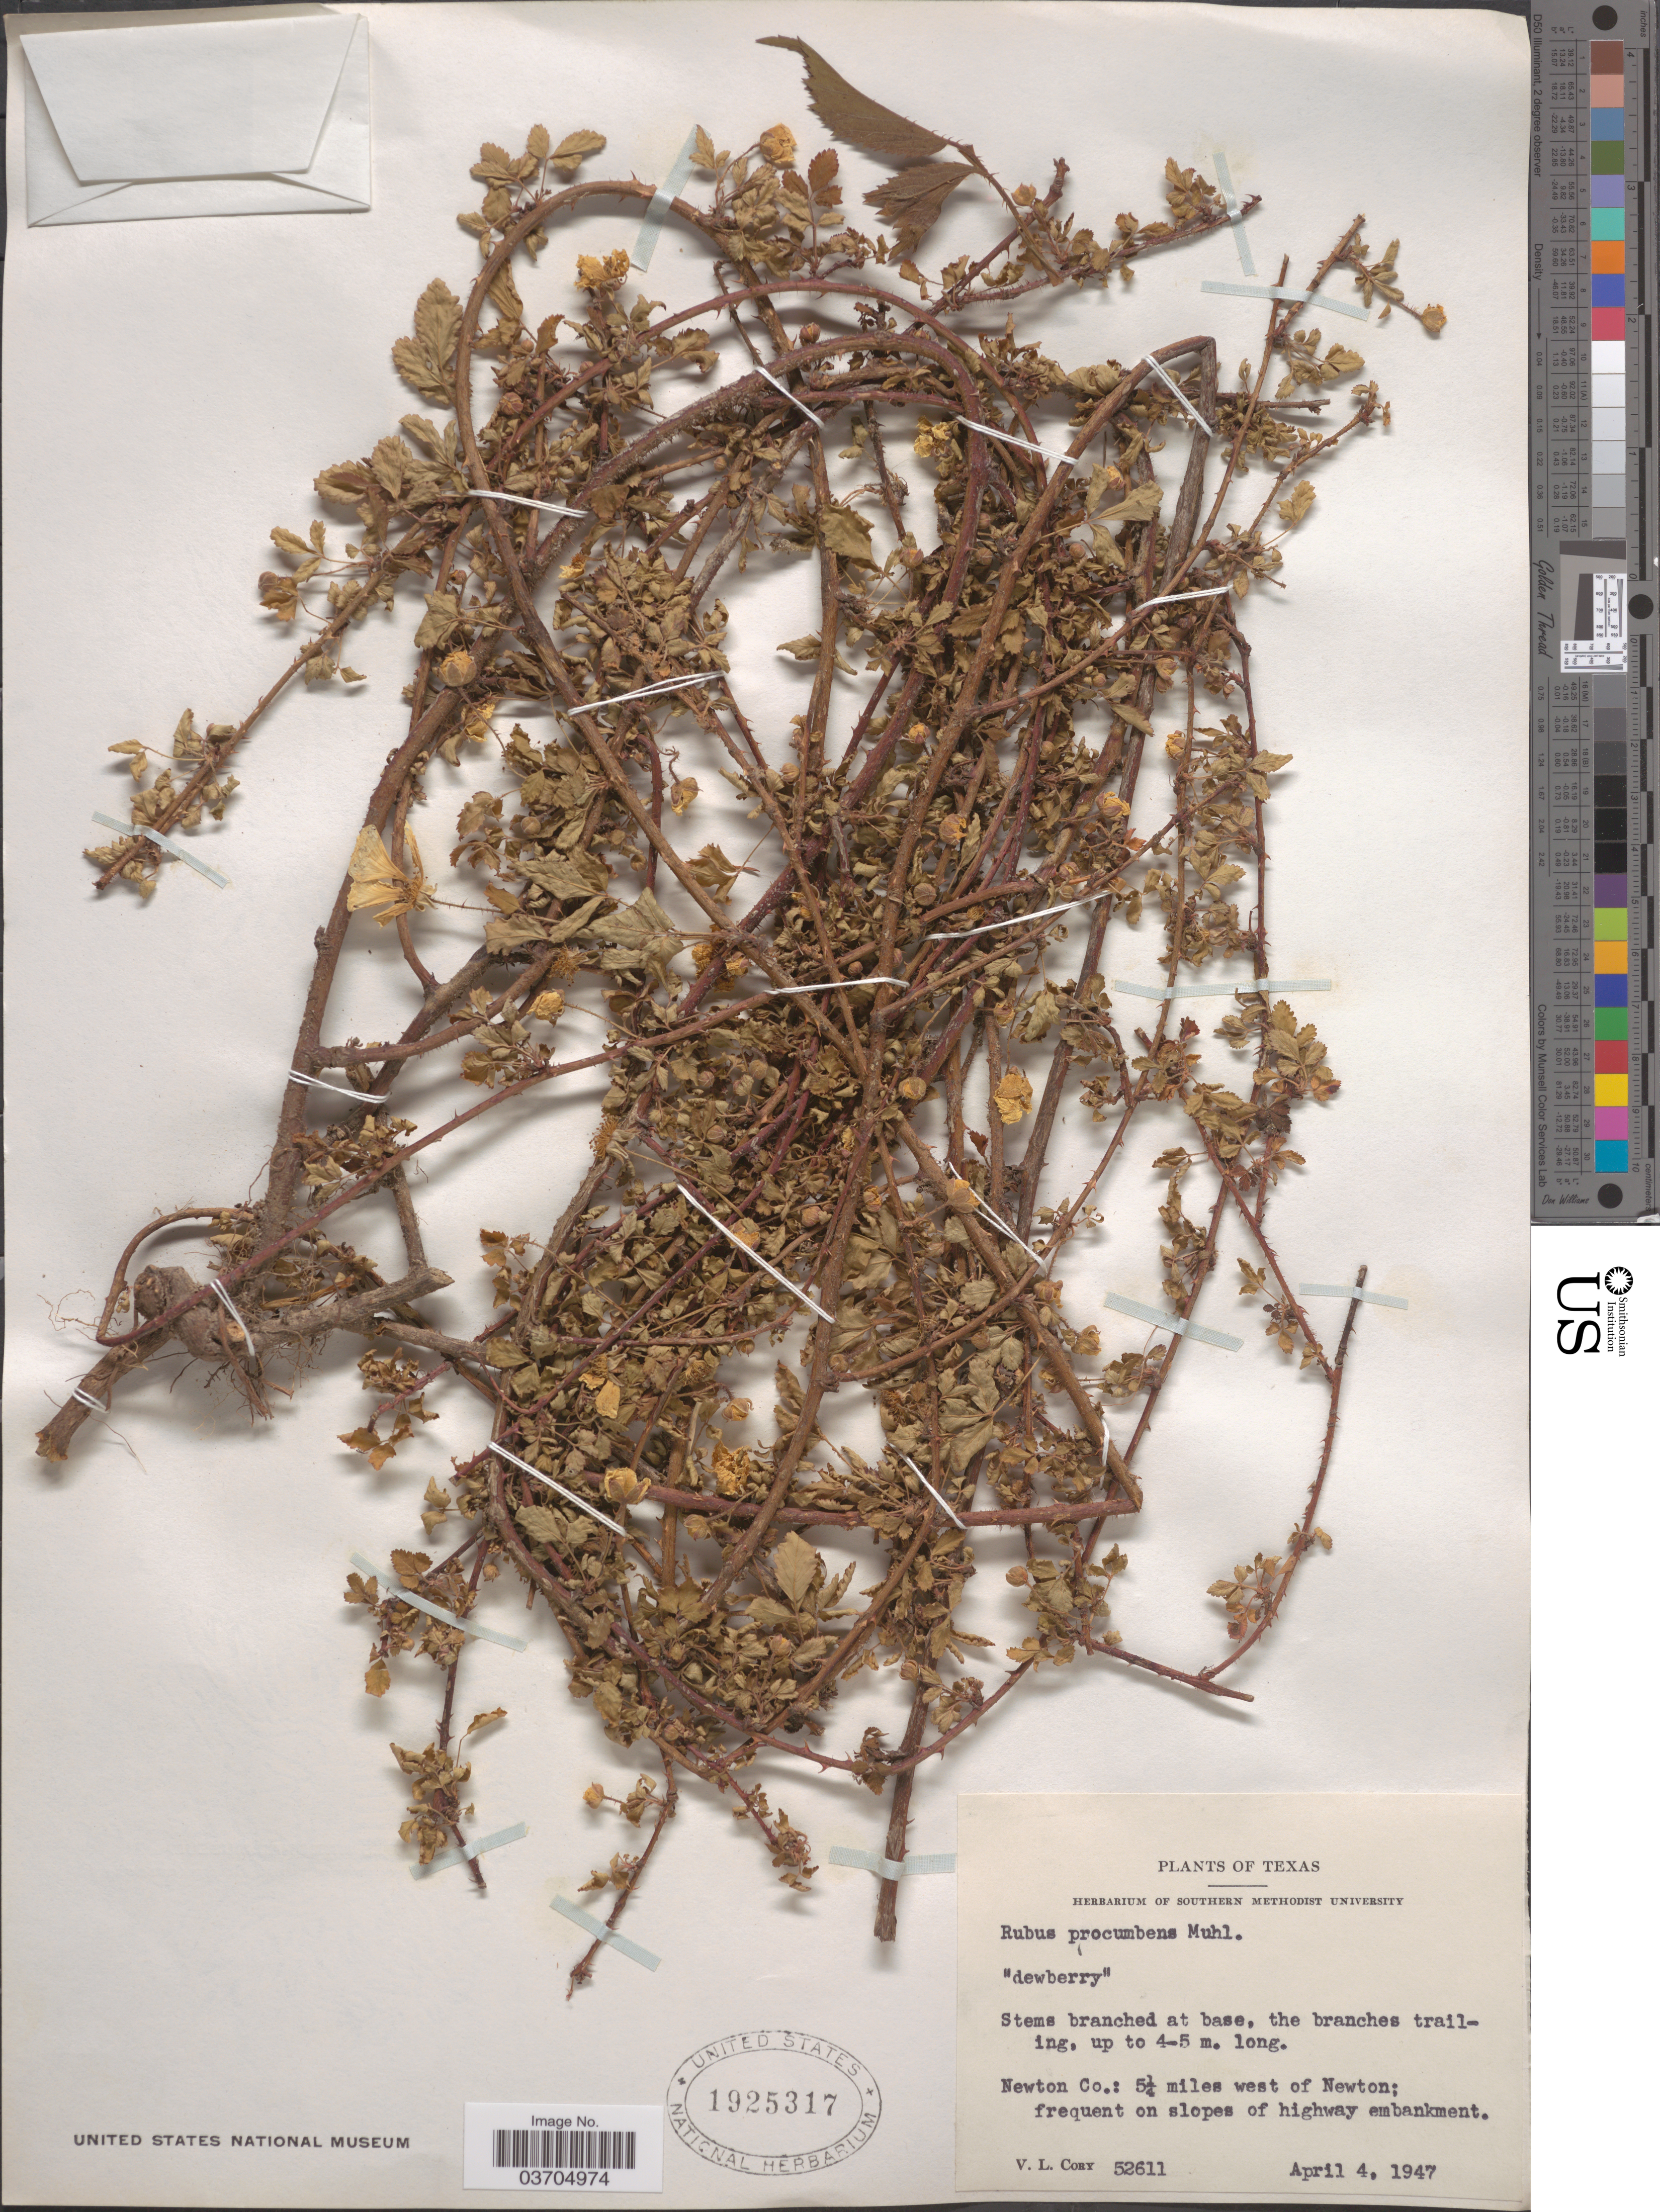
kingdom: Plantae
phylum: Tracheophyta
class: Magnoliopsida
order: Rosales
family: Rosaceae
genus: Rubus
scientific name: Rubus procumbens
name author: Muhl.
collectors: V. Cory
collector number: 52611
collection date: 1947-04-04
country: United States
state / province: Texas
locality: Newton Co.: 5¼ miles west of Newton.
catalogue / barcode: US 1925317